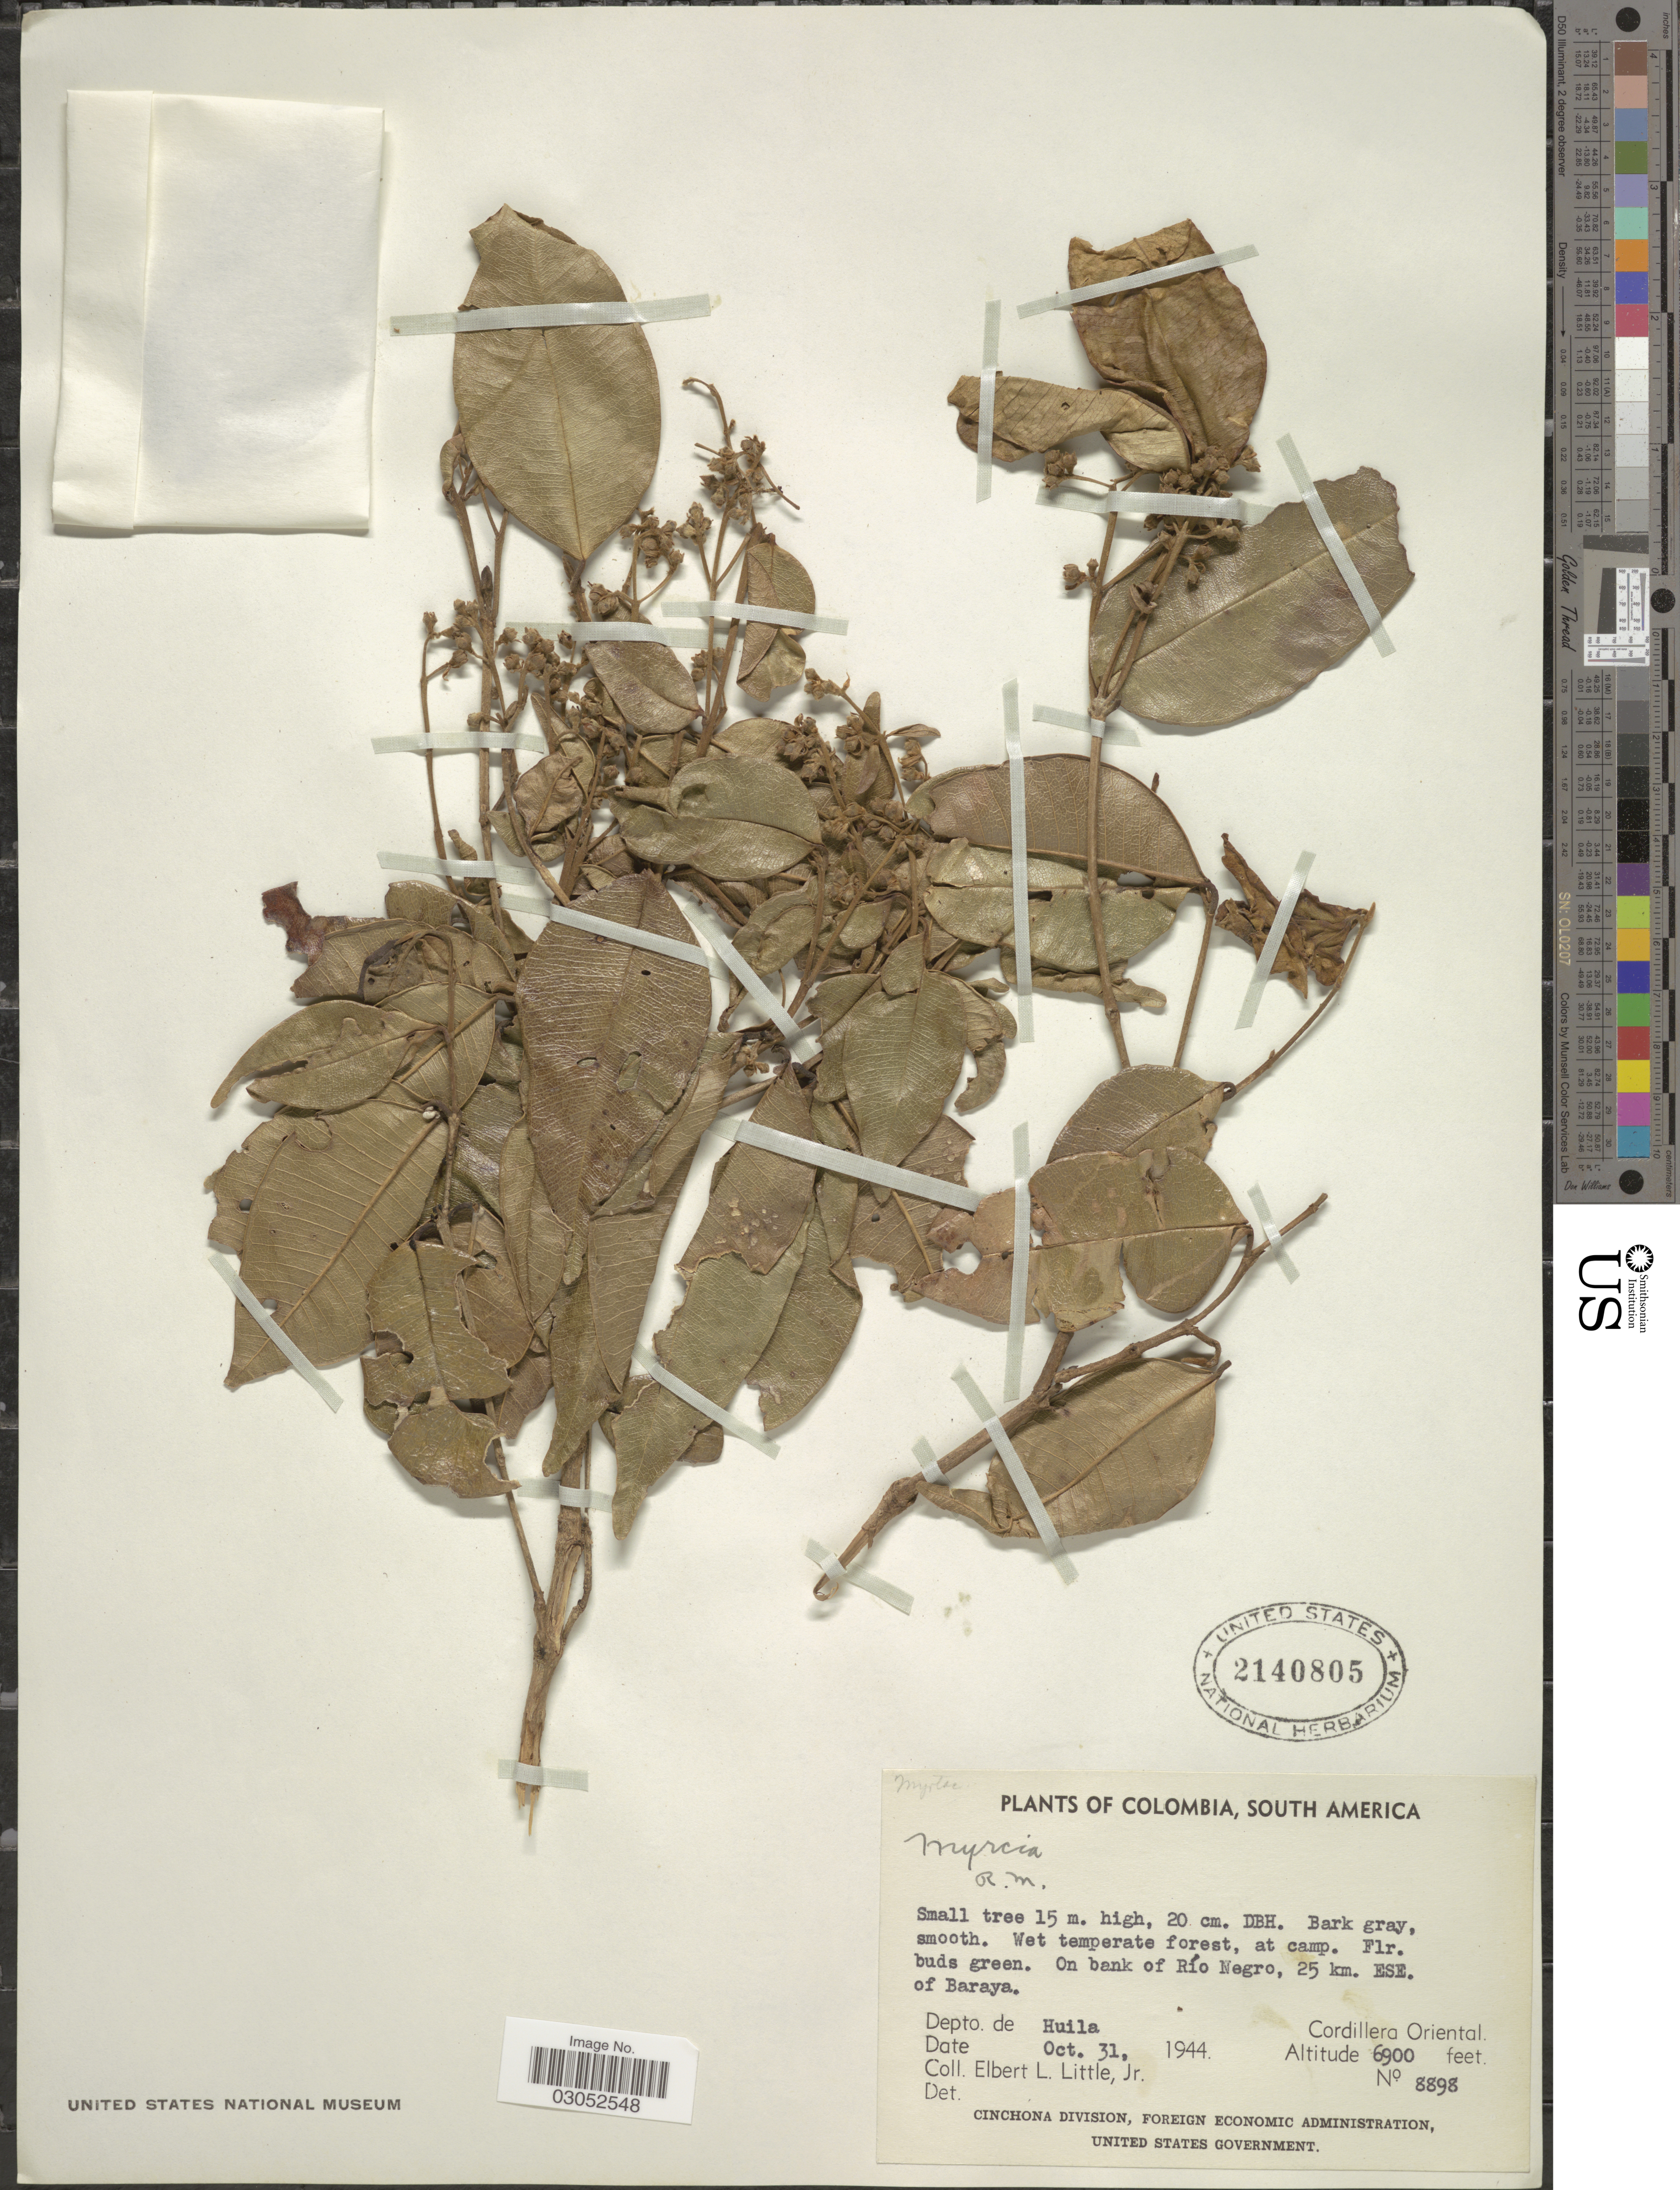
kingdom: Plantae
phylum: Tracheophyta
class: Magnoliopsida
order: Myrtales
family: Myrtaceae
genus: Myrcia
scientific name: Myrcia sp.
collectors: E. L. Little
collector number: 8898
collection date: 1944-10-31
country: Colombia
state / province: Huila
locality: On bank of Río Negro, 25 km. ESE. of Baraya. Depto. de Huila. Cordillera Oriental.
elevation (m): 2103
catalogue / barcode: US 2140805